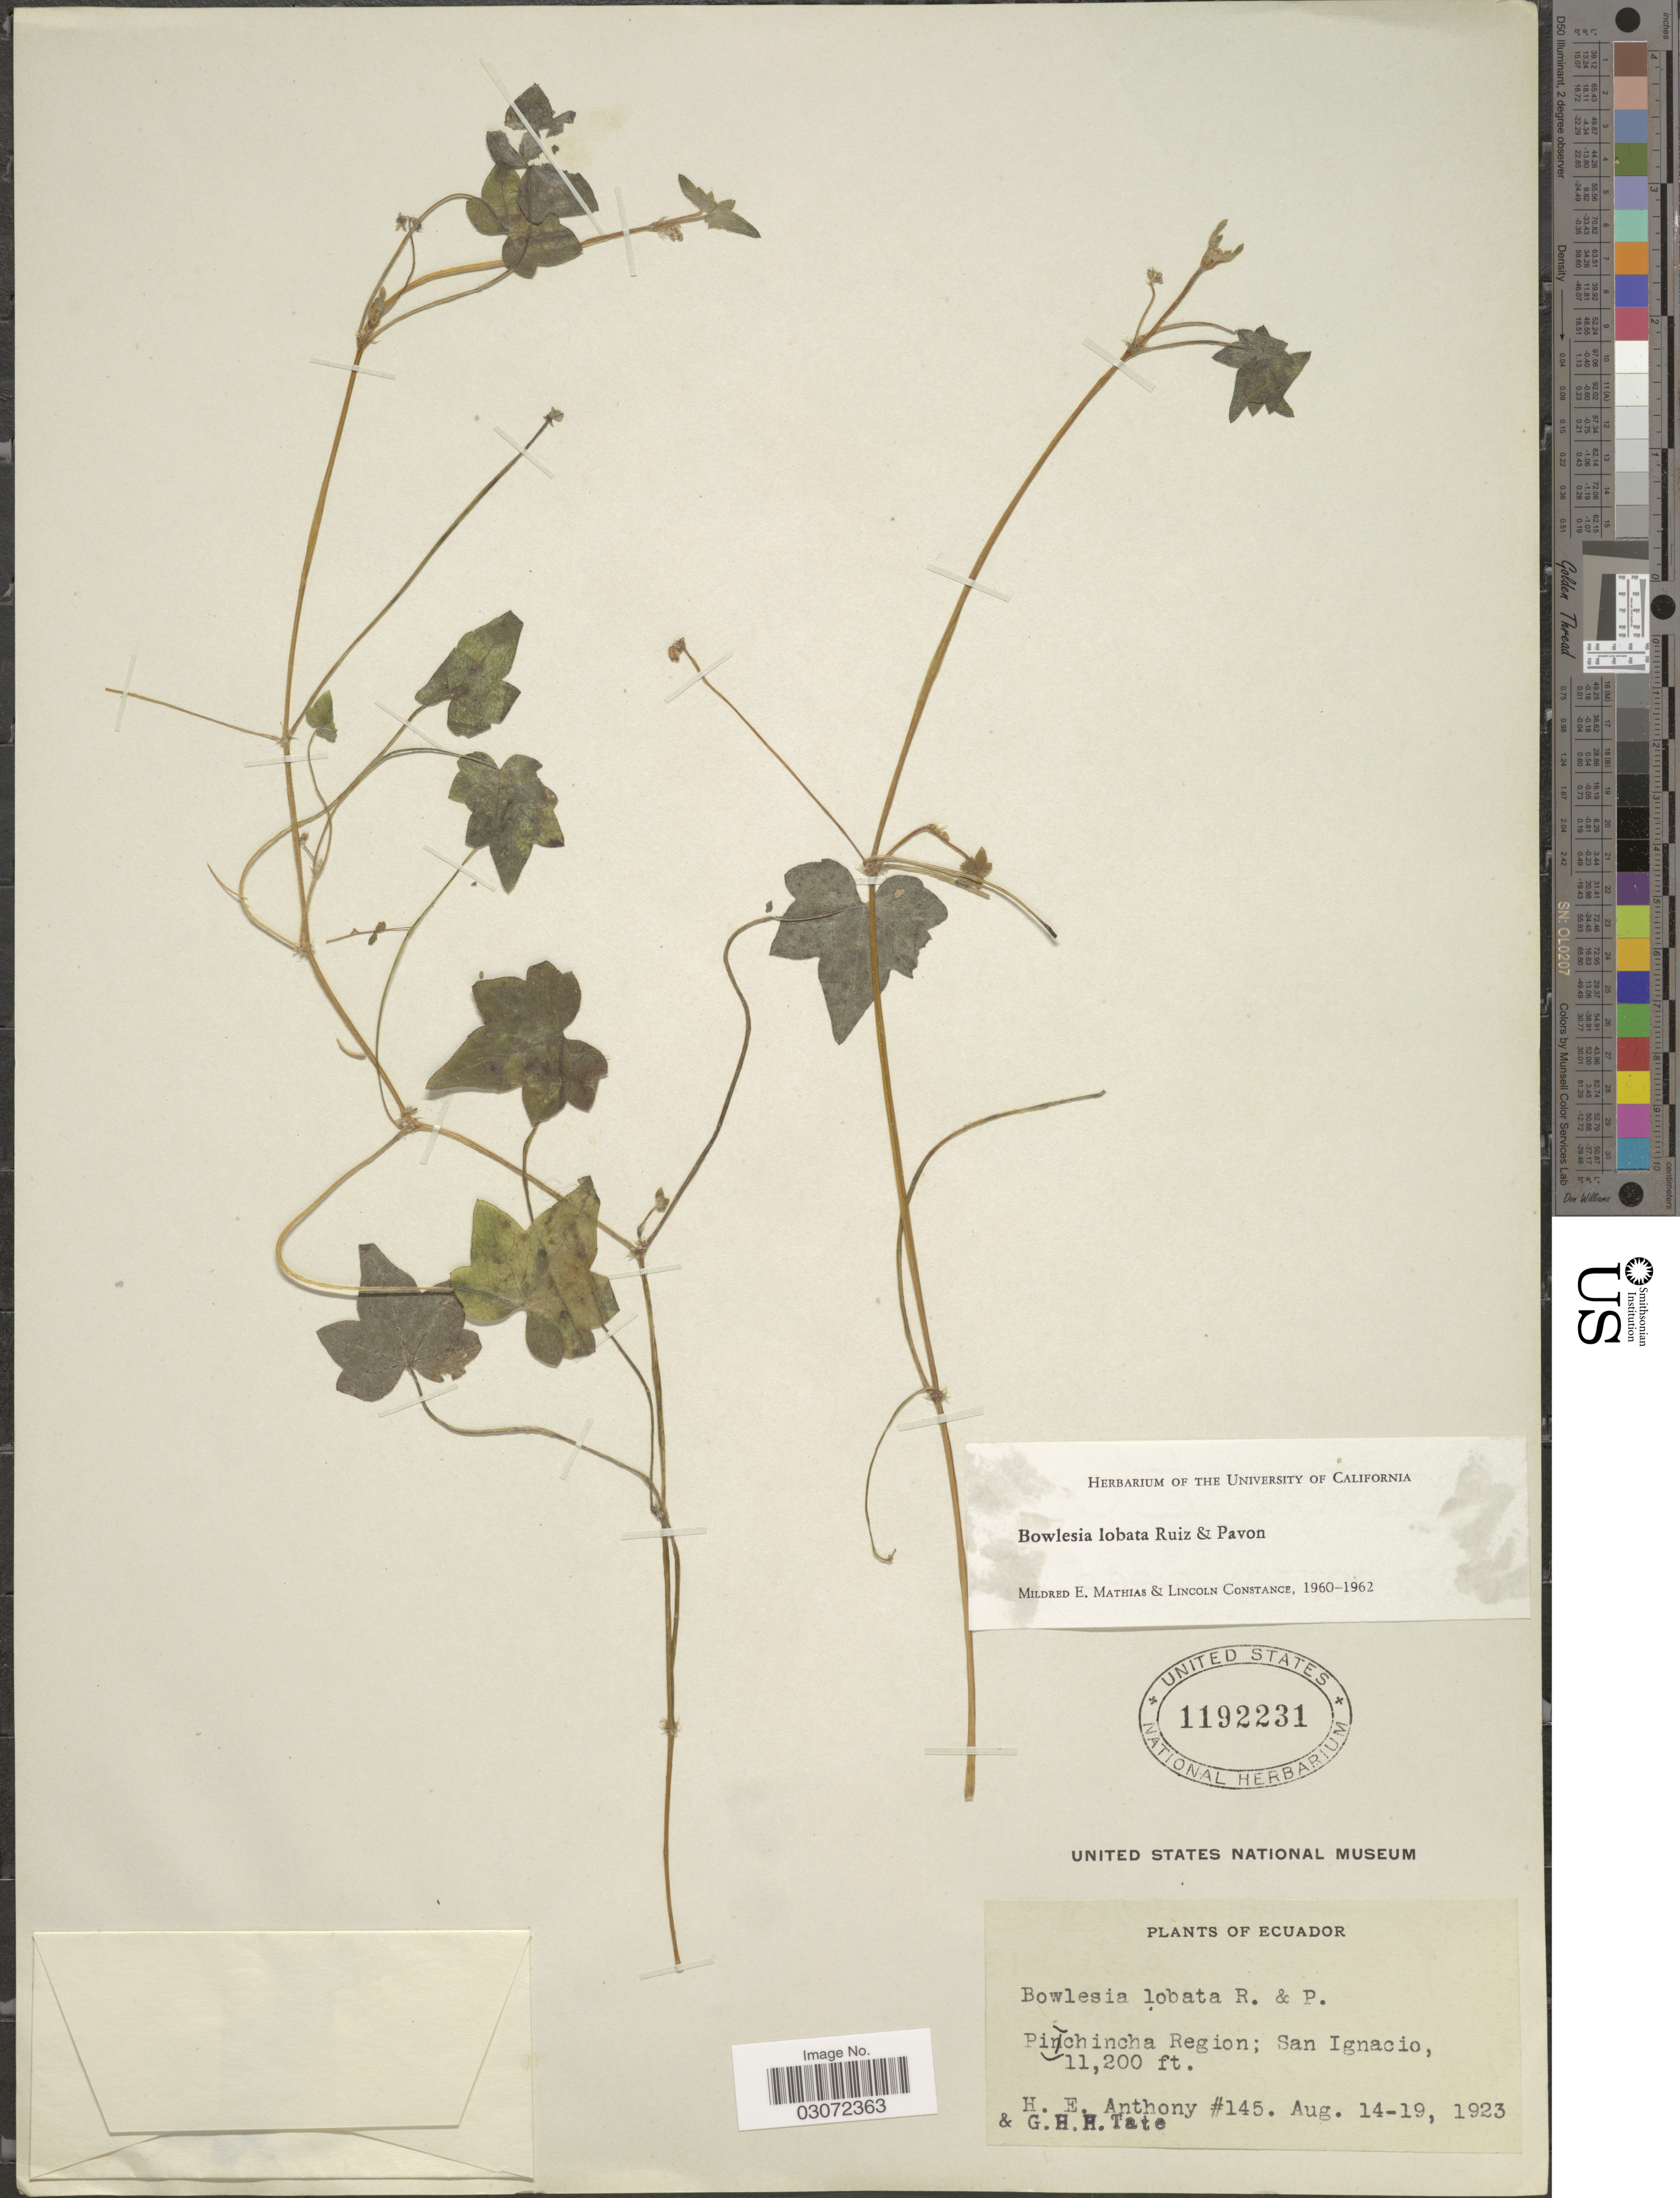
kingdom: Plantae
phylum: Tracheophyta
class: Magnoliopsida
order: Apiales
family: Apiaceae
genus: Bowlesia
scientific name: Bowlesia lobata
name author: Ruiz & Pav.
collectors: H. E. Anthony & G. H. H.Tate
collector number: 145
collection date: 1923-08-14/1923-08-19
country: Ecuador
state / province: Pichincha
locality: Pichincha Region; San Ignacio.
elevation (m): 3414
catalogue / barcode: US 1192231